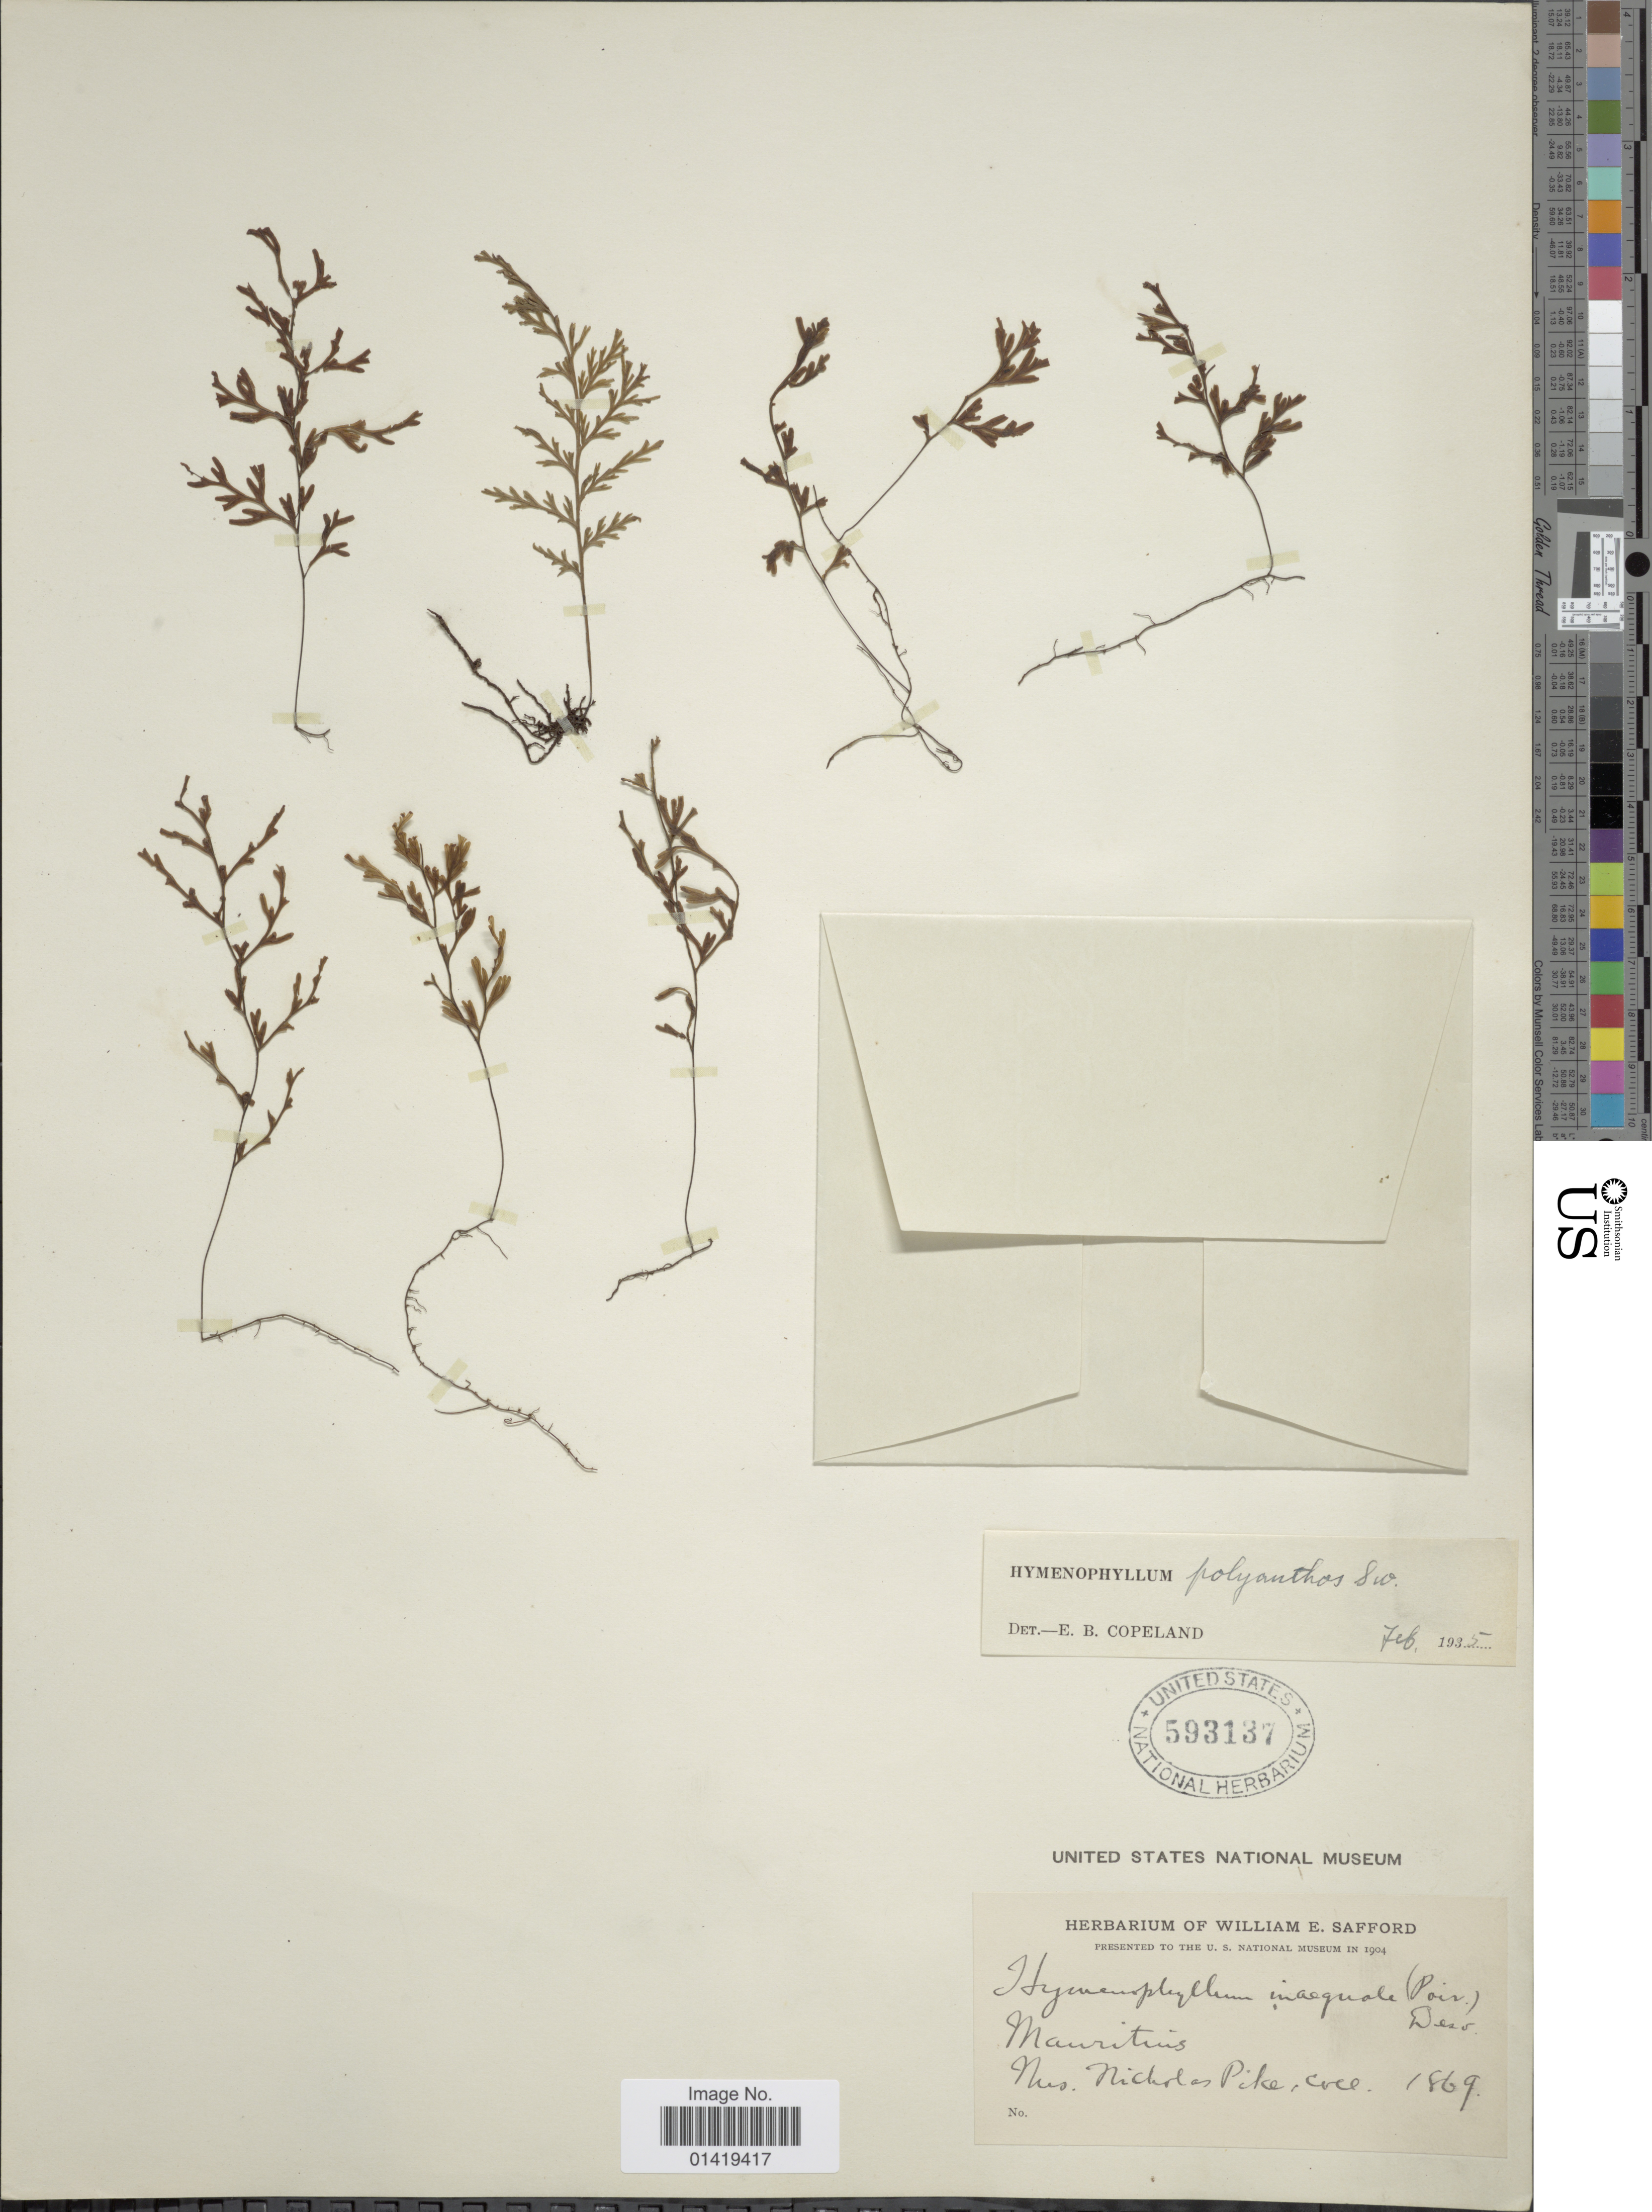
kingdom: Plantae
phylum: Tracheophyta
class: Polypodiopsida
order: Hymenophyllales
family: Hymenophyllaceae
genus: Hymenophyllum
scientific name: Hymenophyllum polyanthos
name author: (Sw.) Sw.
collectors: N. Pike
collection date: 1869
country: Mauritius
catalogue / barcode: US 593137